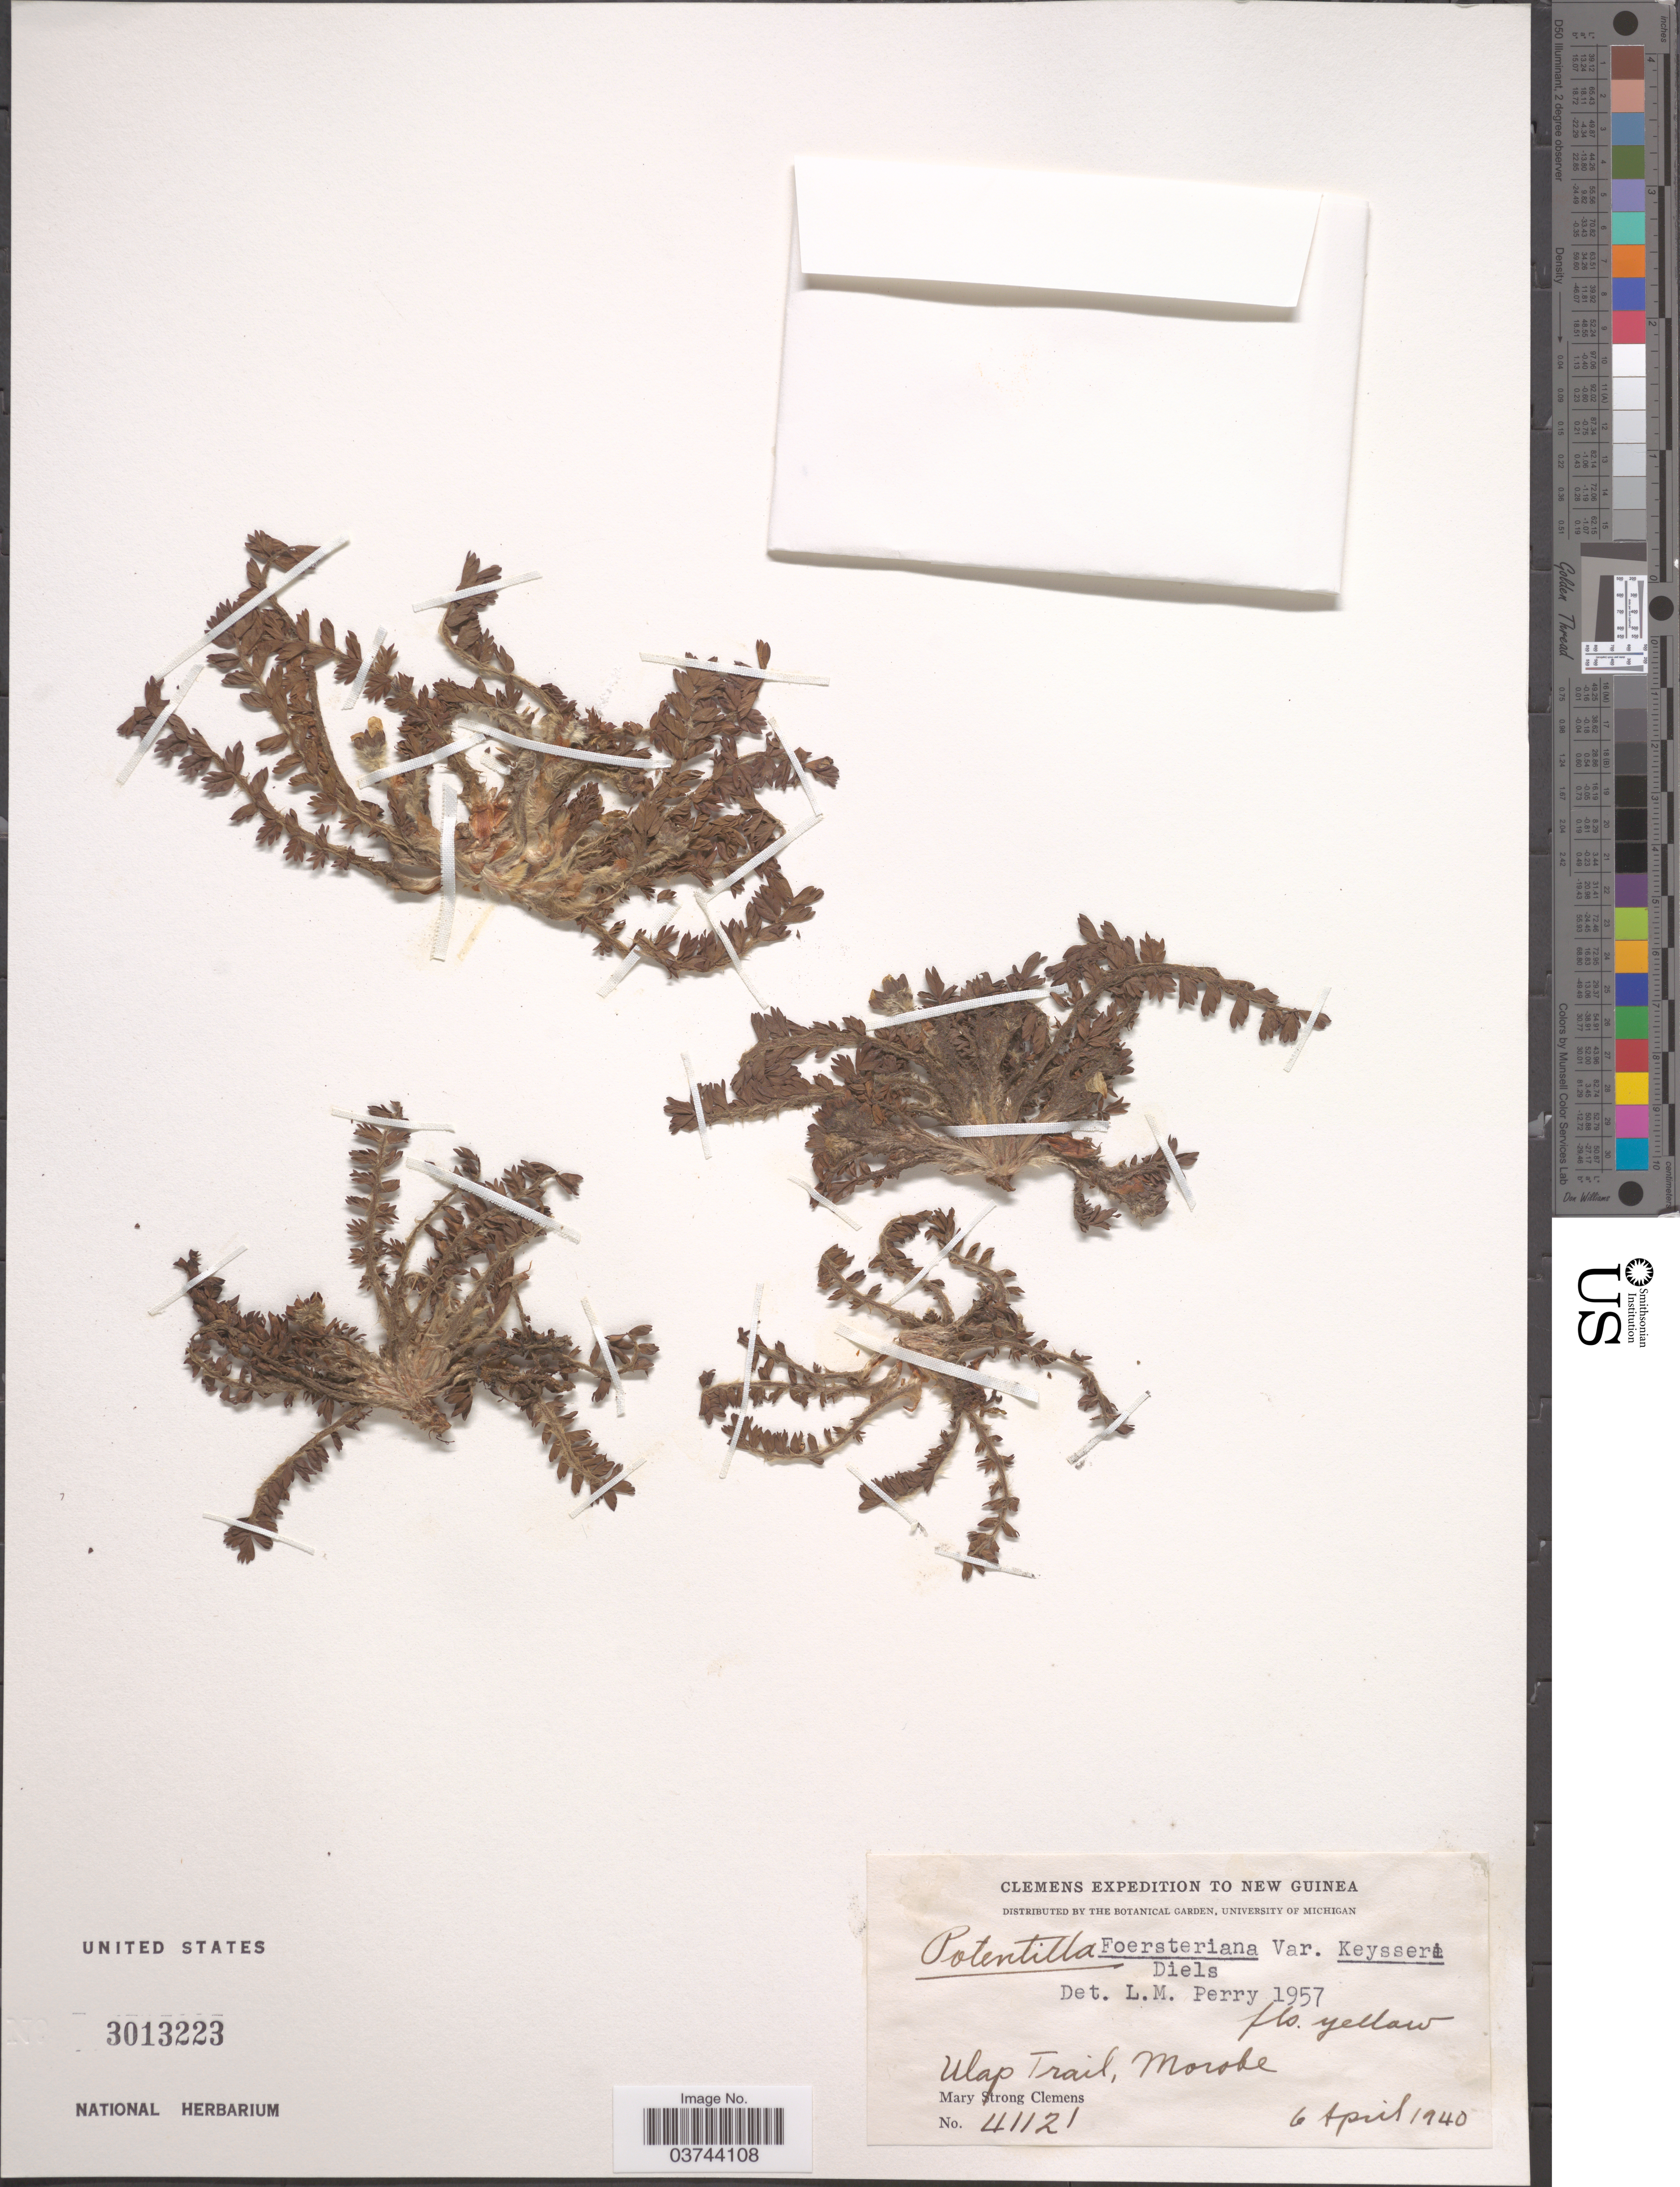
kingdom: Plantae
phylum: Tracheophyta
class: Magnoliopsida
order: Rosales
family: Rosaceae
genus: Potentilla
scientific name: Potentilla parvula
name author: Hook. f. ex Stapf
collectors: M. S. Clemens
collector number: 41121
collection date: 1940-04-06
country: Papua New Guinea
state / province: Morobe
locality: New Guinea. Ulap Trail, Morobe.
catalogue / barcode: US 3013223